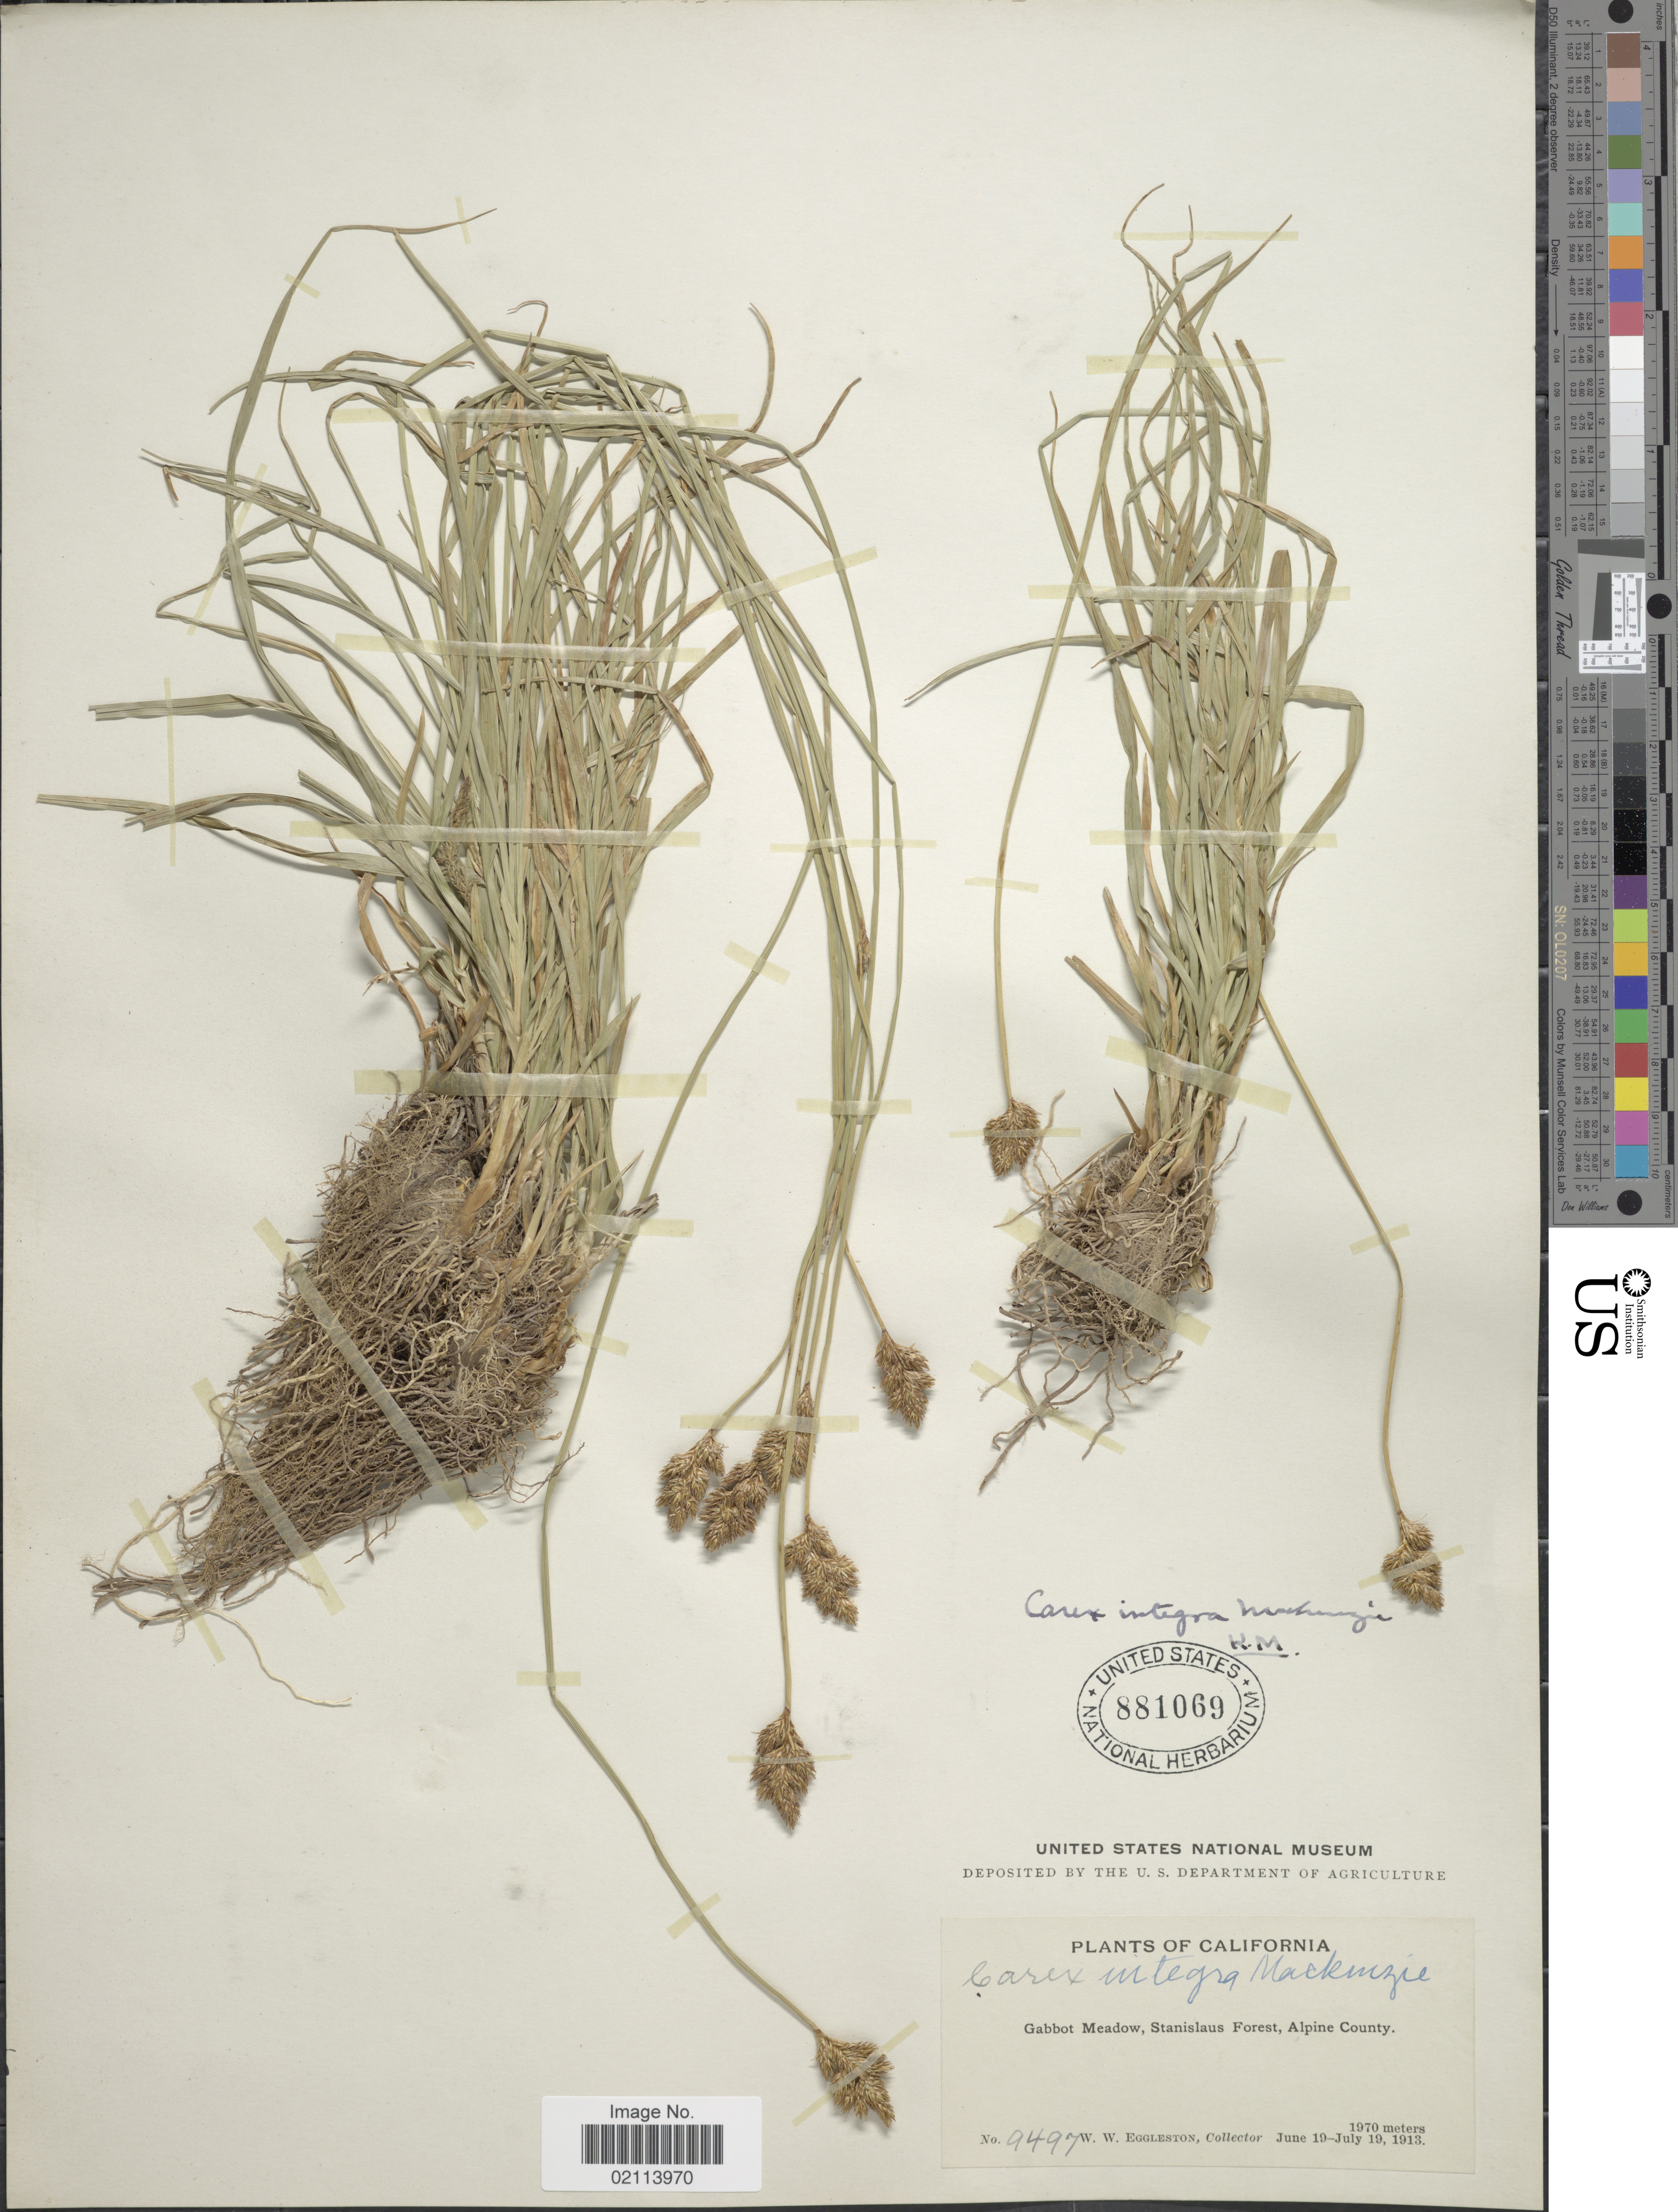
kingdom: Plantae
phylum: Tracheophyta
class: Liliopsida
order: Poales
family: Cyperaceae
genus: Carex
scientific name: Carex integra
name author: Mack.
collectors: W. W. Eggleston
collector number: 9497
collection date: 1913-06-19/1913-07-19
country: United States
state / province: California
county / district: Alpine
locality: Gabbot Meadow, Stanislaus Forest, Alpine County.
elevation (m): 1970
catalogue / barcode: US 881069